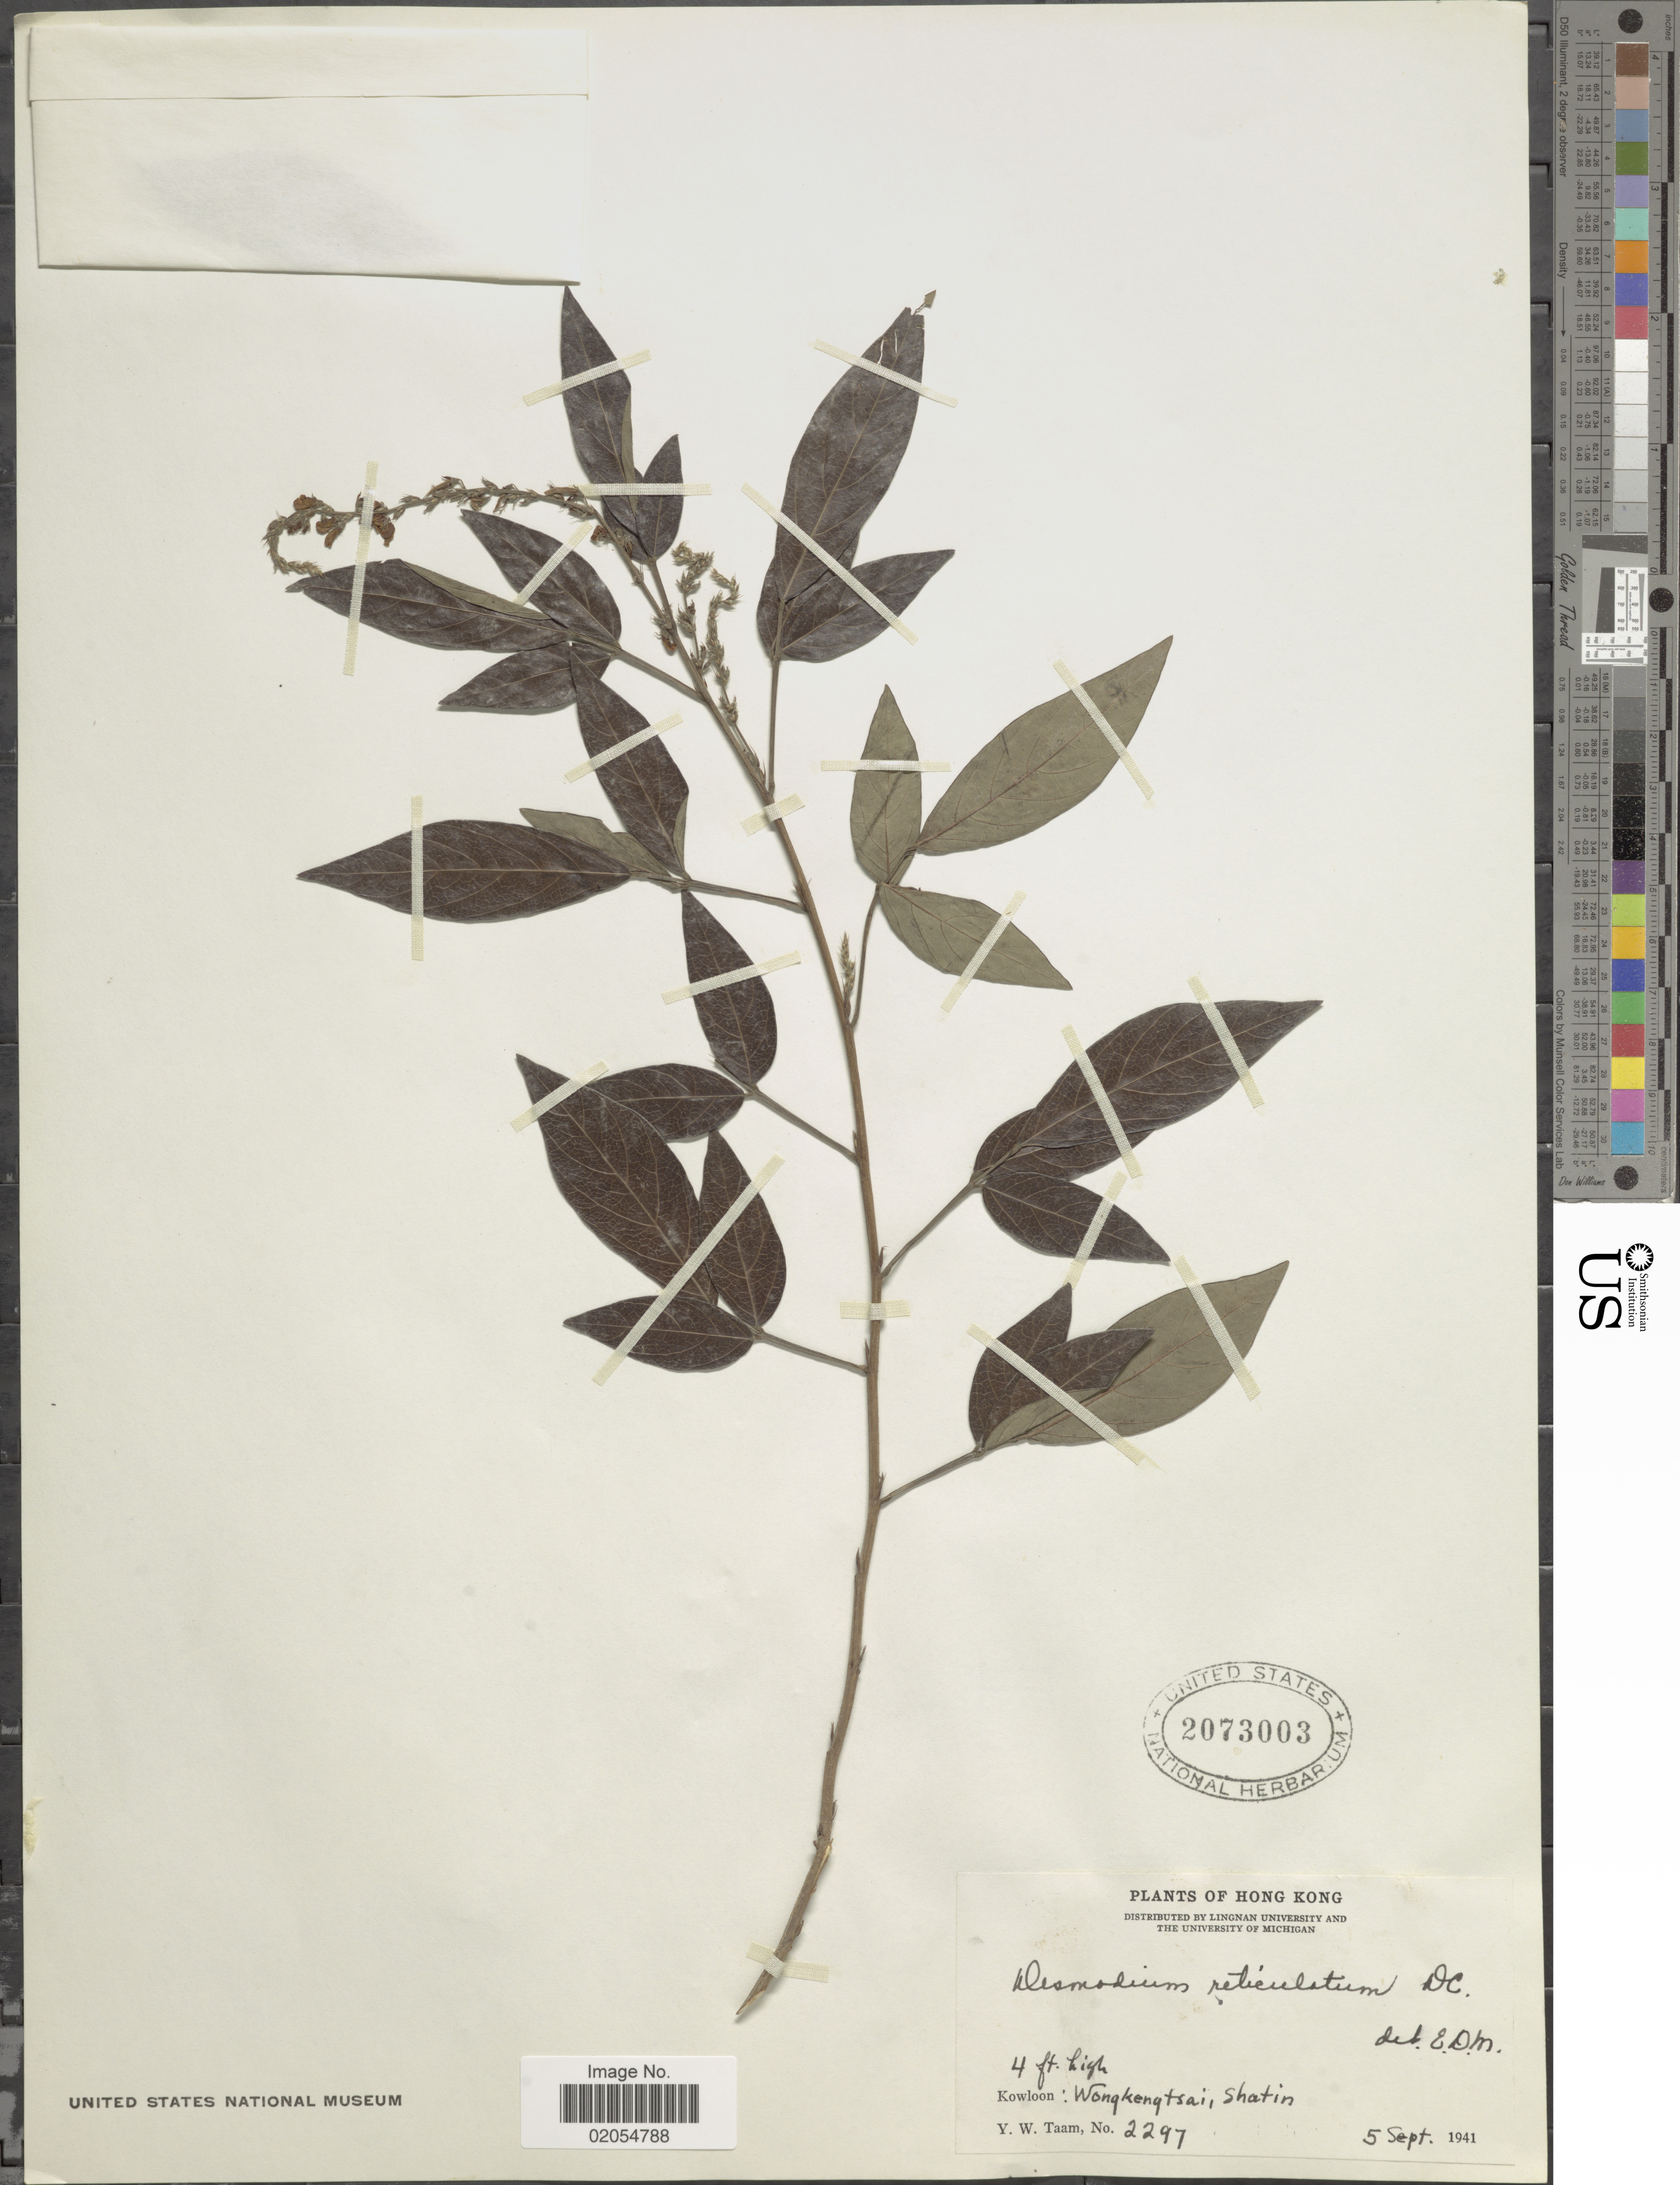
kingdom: Plantae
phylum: Tracheophyta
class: Magnoliopsida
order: Fabales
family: Fabaceae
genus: Grona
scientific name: Grona reticulata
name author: (Champ. ex Benth.) H. Ohashi & K. Ohashi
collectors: Y. W. Taam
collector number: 2297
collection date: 1941-09-05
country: China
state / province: Hong Kong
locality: Kowloon: Wongkentsai, Shatin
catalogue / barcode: US 2073003